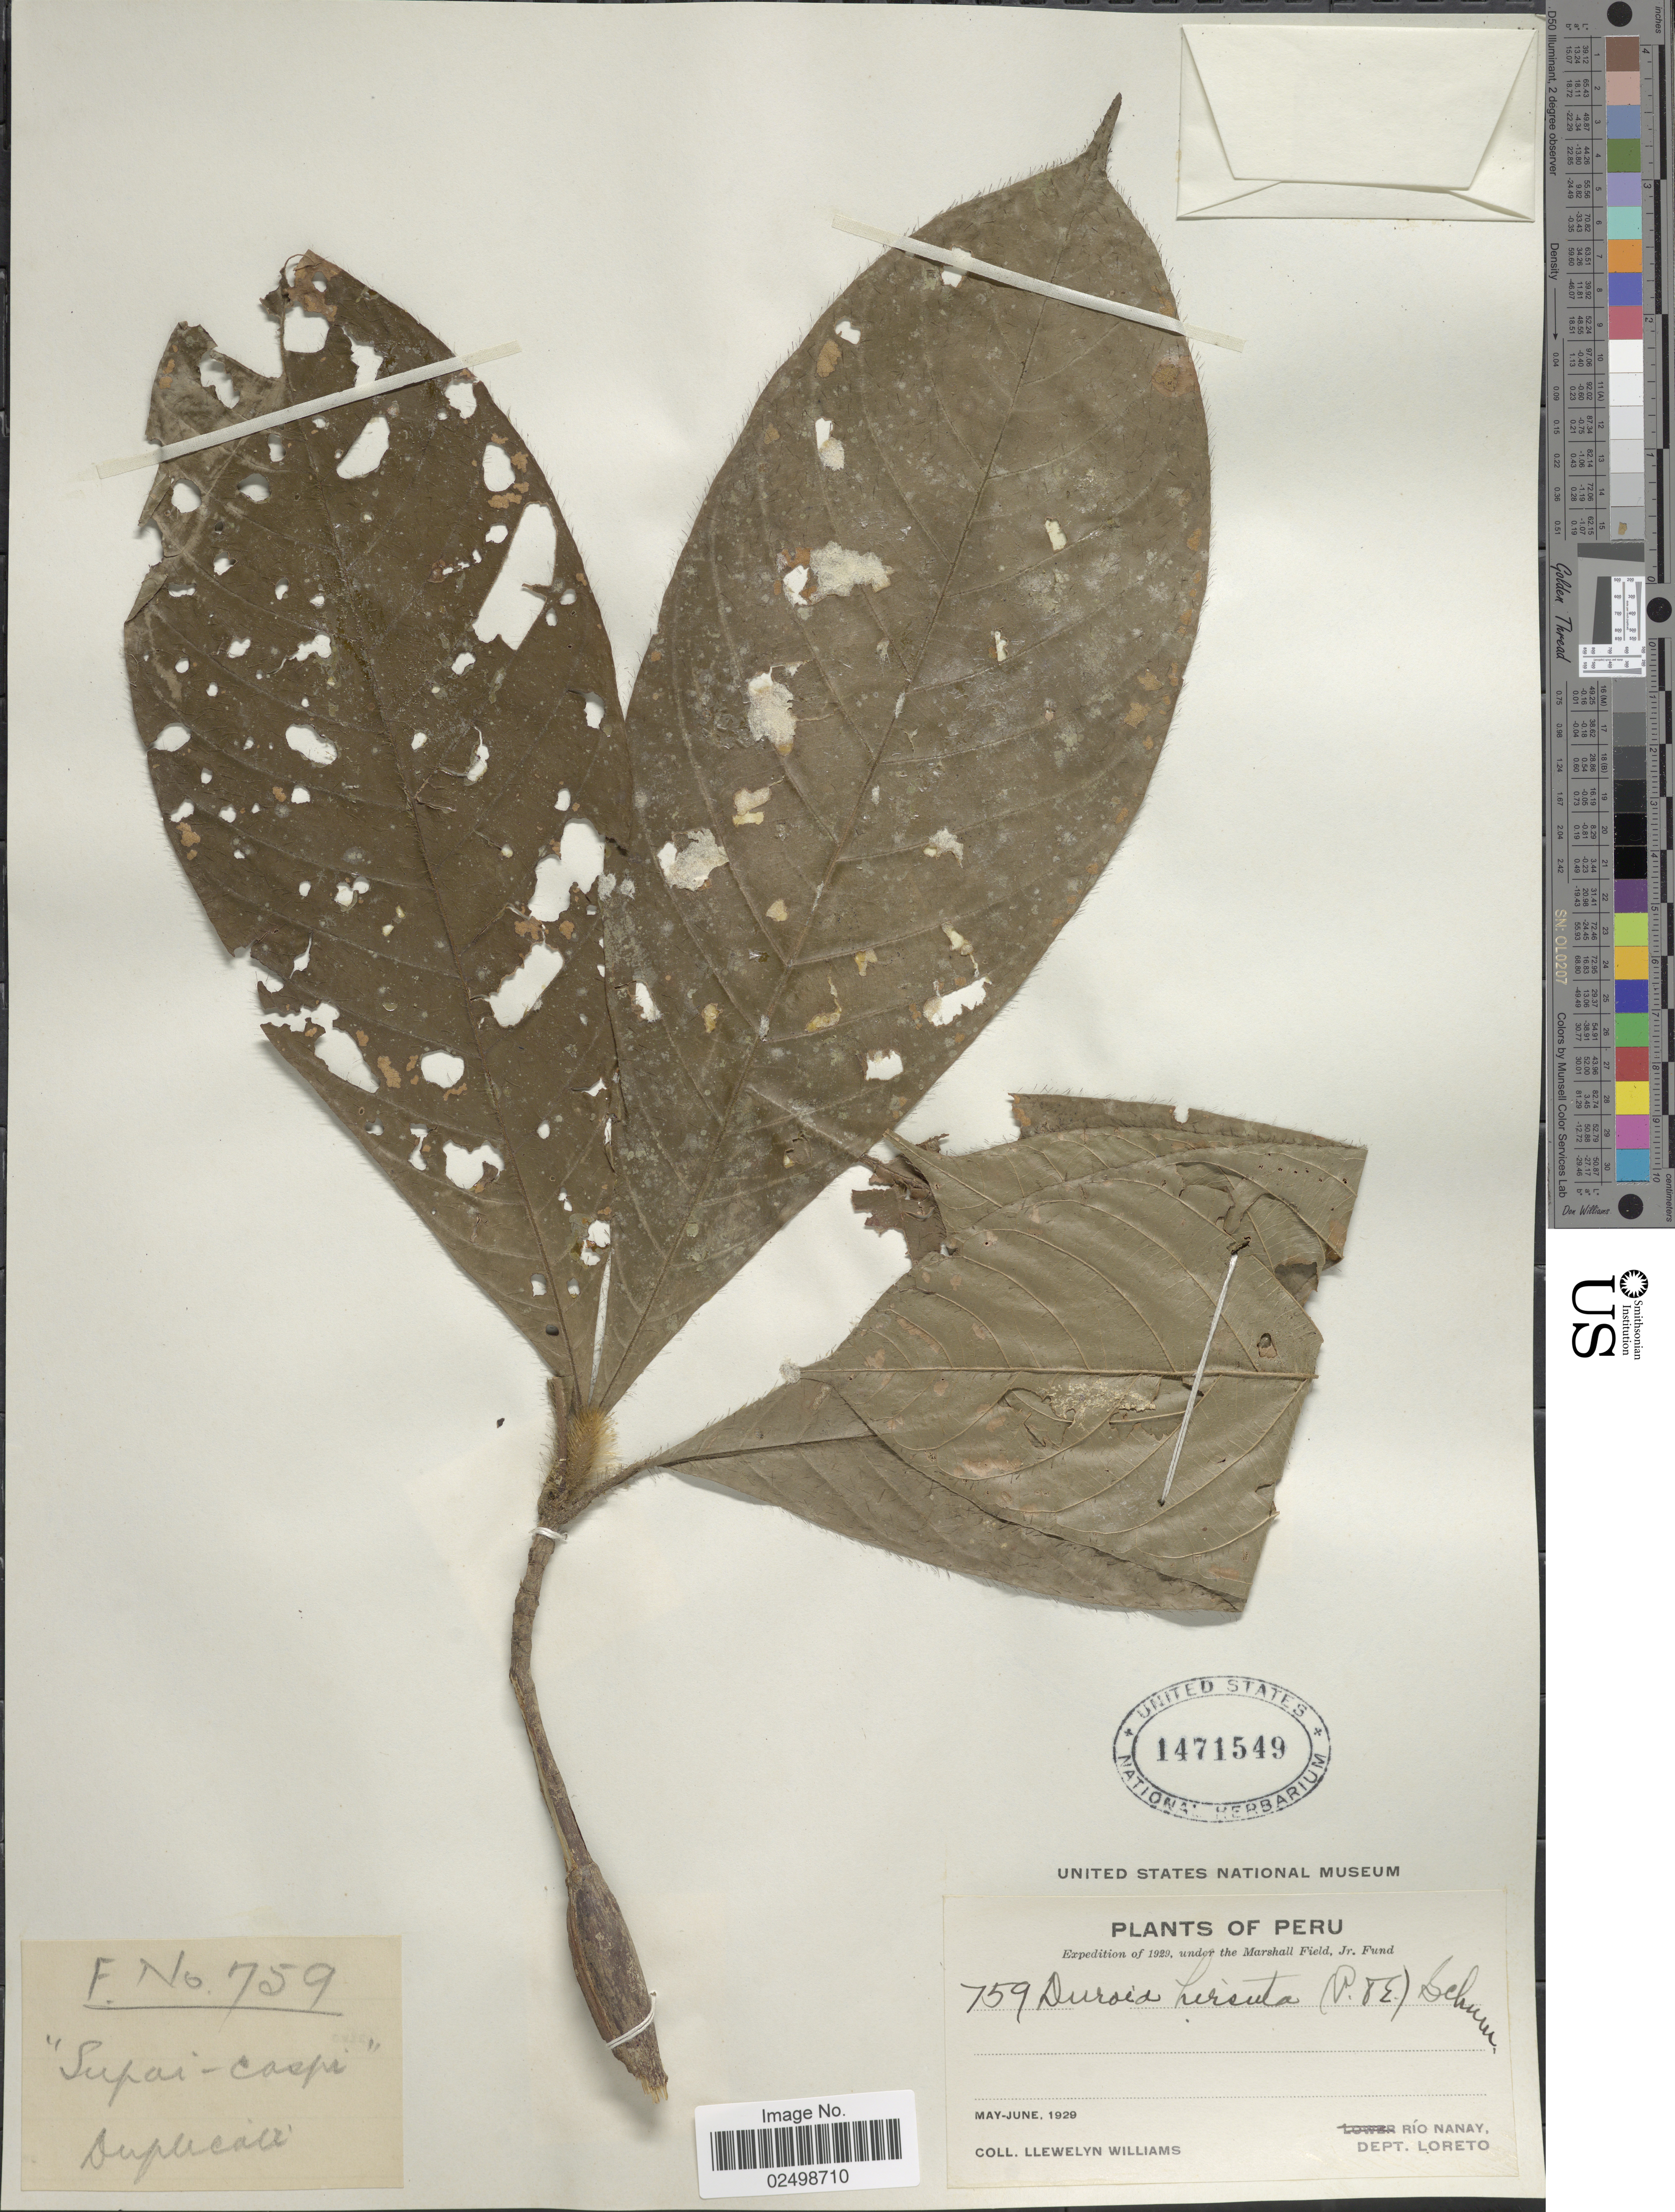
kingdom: Plantae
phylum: Tracheophyta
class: Magnoliopsida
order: Gentianales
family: Rubiaceae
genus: Duroia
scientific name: Duroia hirsuta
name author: (Poepp.) K. Schum.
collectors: Ll. Williams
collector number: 759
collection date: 1929-05/1929-06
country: Peru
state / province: Loreto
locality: Rio Nanay.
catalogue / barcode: US 1471549